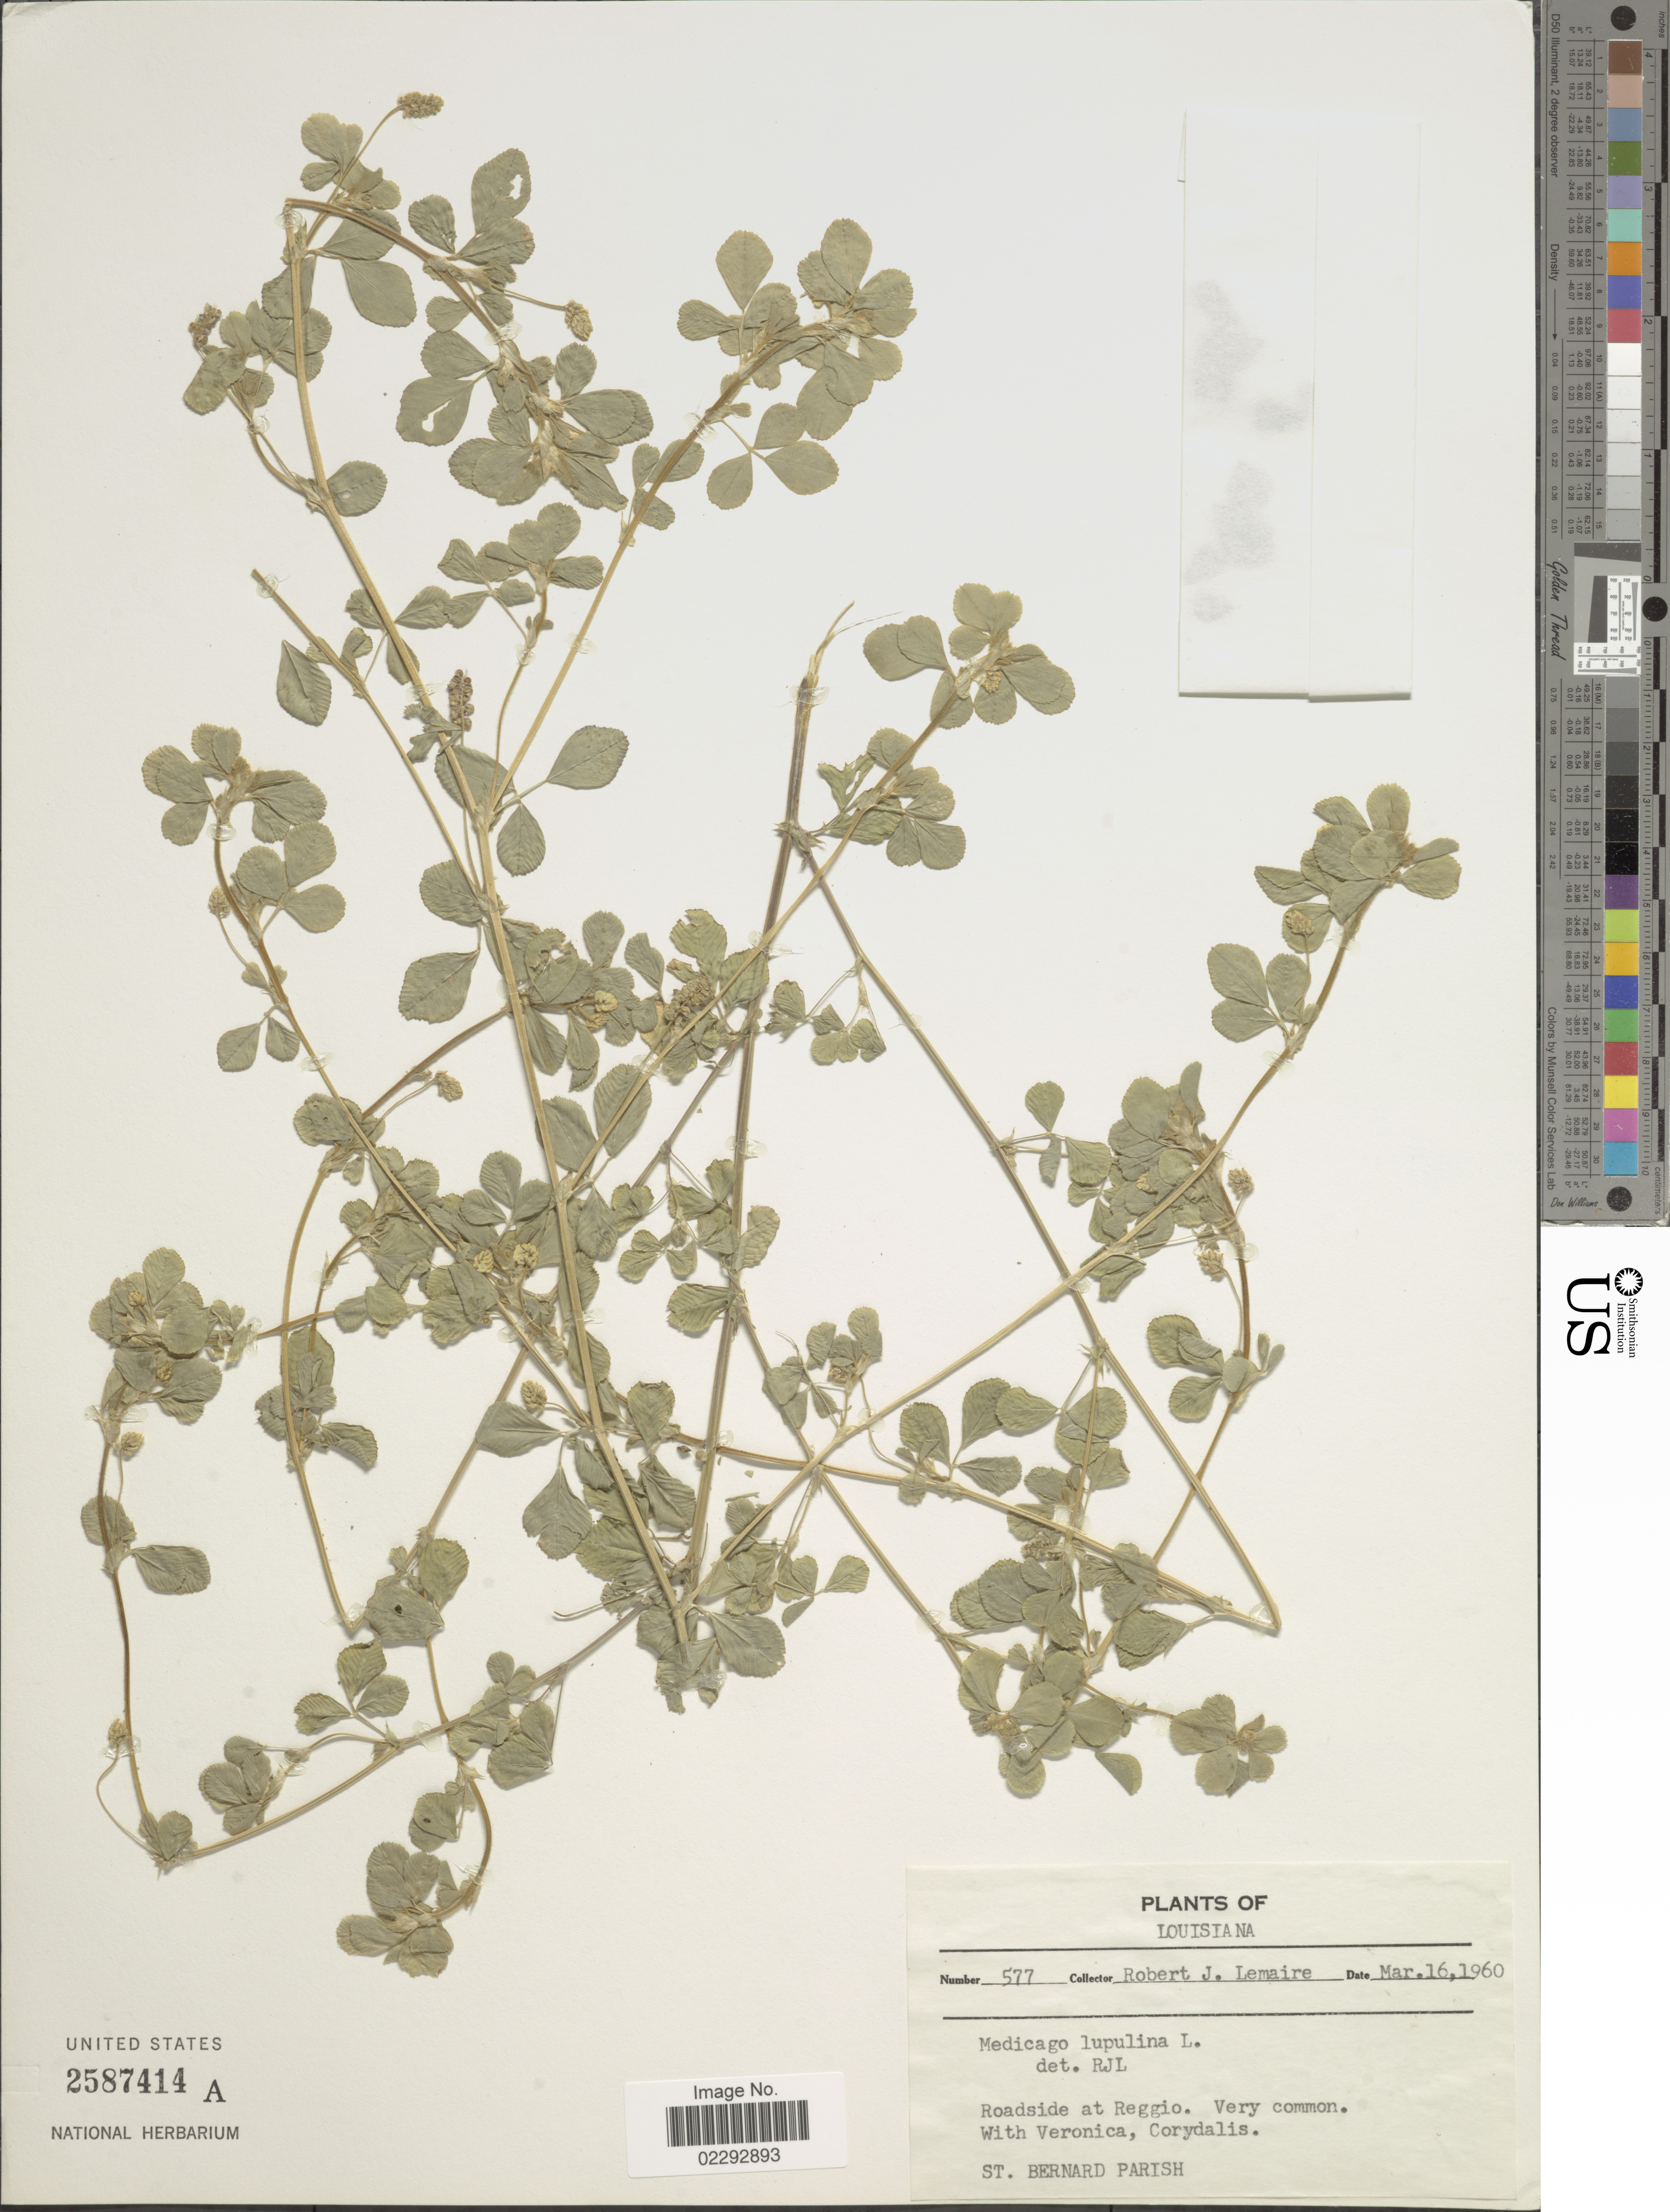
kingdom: Plantae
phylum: Tracheophyta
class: Magnoliopsida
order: Fabales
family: Fabaceae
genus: Medicago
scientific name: Medicago lupulina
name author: L.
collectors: R. J. Lemaire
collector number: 577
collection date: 1960-03-16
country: United States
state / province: Louisiana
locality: Louisiana, Roadside at reggio. St. Bernard Parish.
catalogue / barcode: US 2587414A